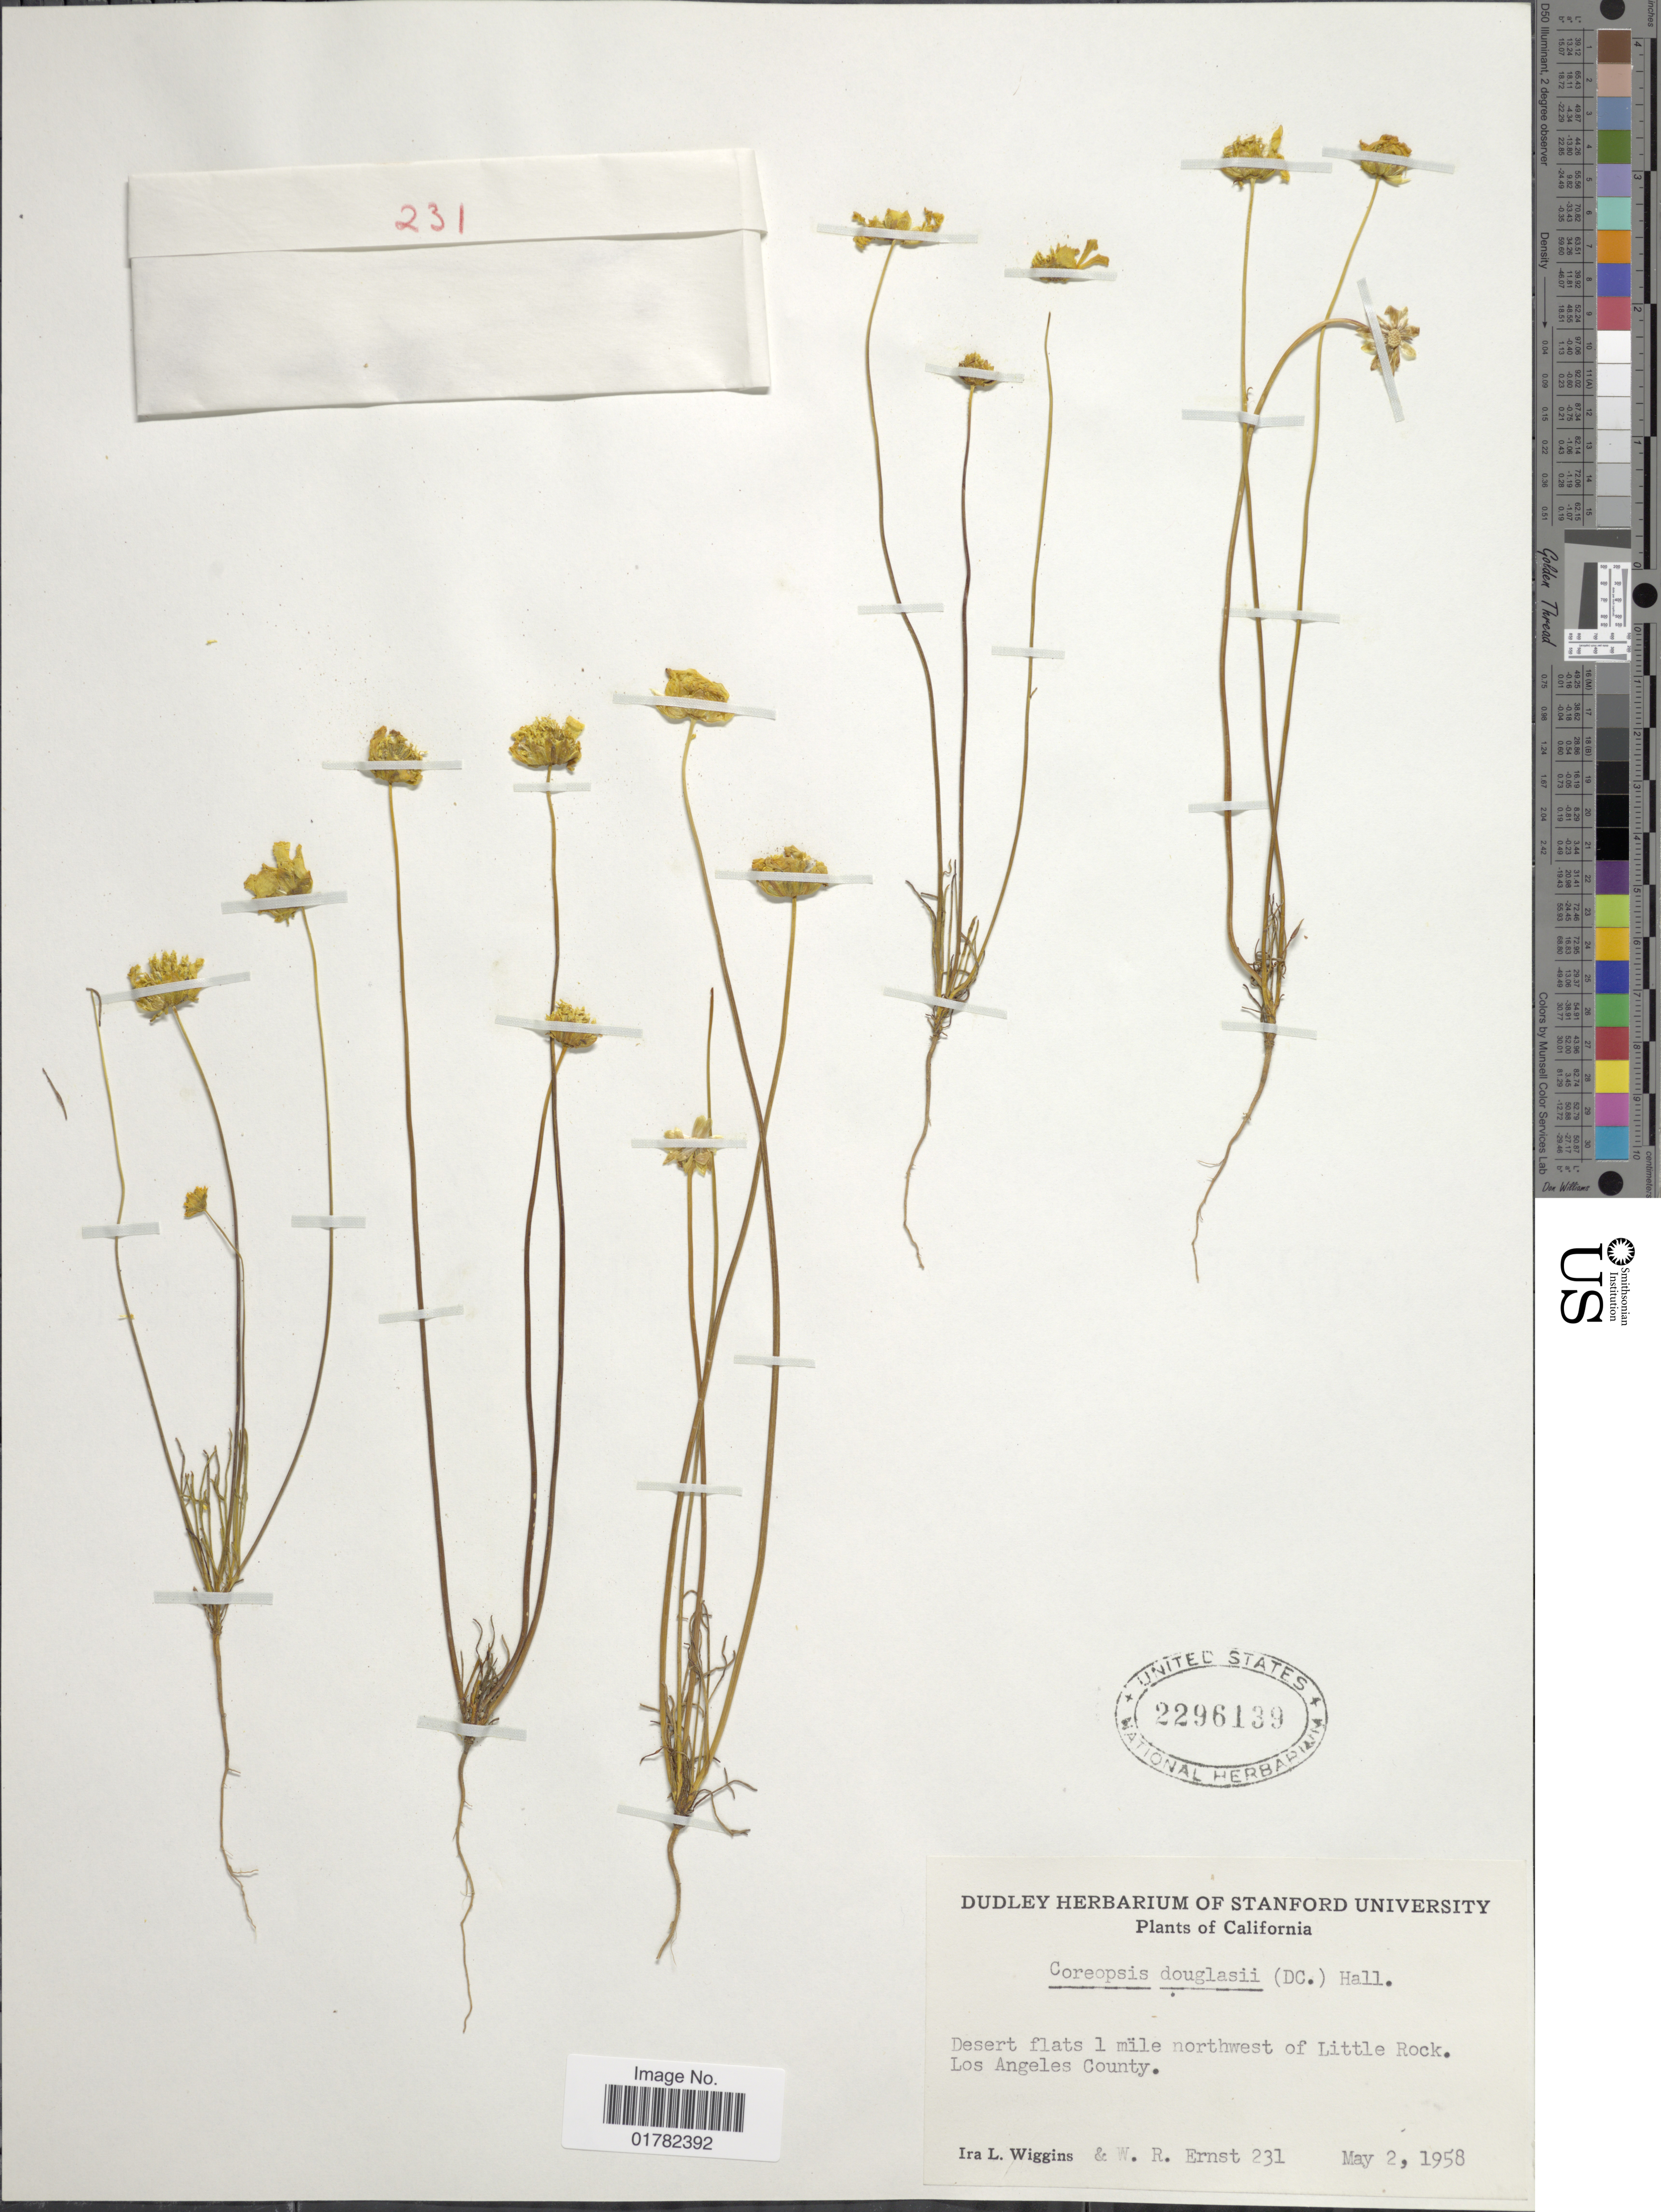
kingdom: Plantae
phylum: Tracheophyta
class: Magnoliopsida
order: Asterales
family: Asteraceae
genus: Coreopsis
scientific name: Coreopsis douglasii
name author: (DC.) H.M. Hall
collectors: I. L. Wiggins & W. R. Ernst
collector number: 231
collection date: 1958-05-02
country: United States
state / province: California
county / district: Los Angeles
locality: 1 mile northwes of Little Rock, Los Angeles County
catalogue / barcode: US 2296139